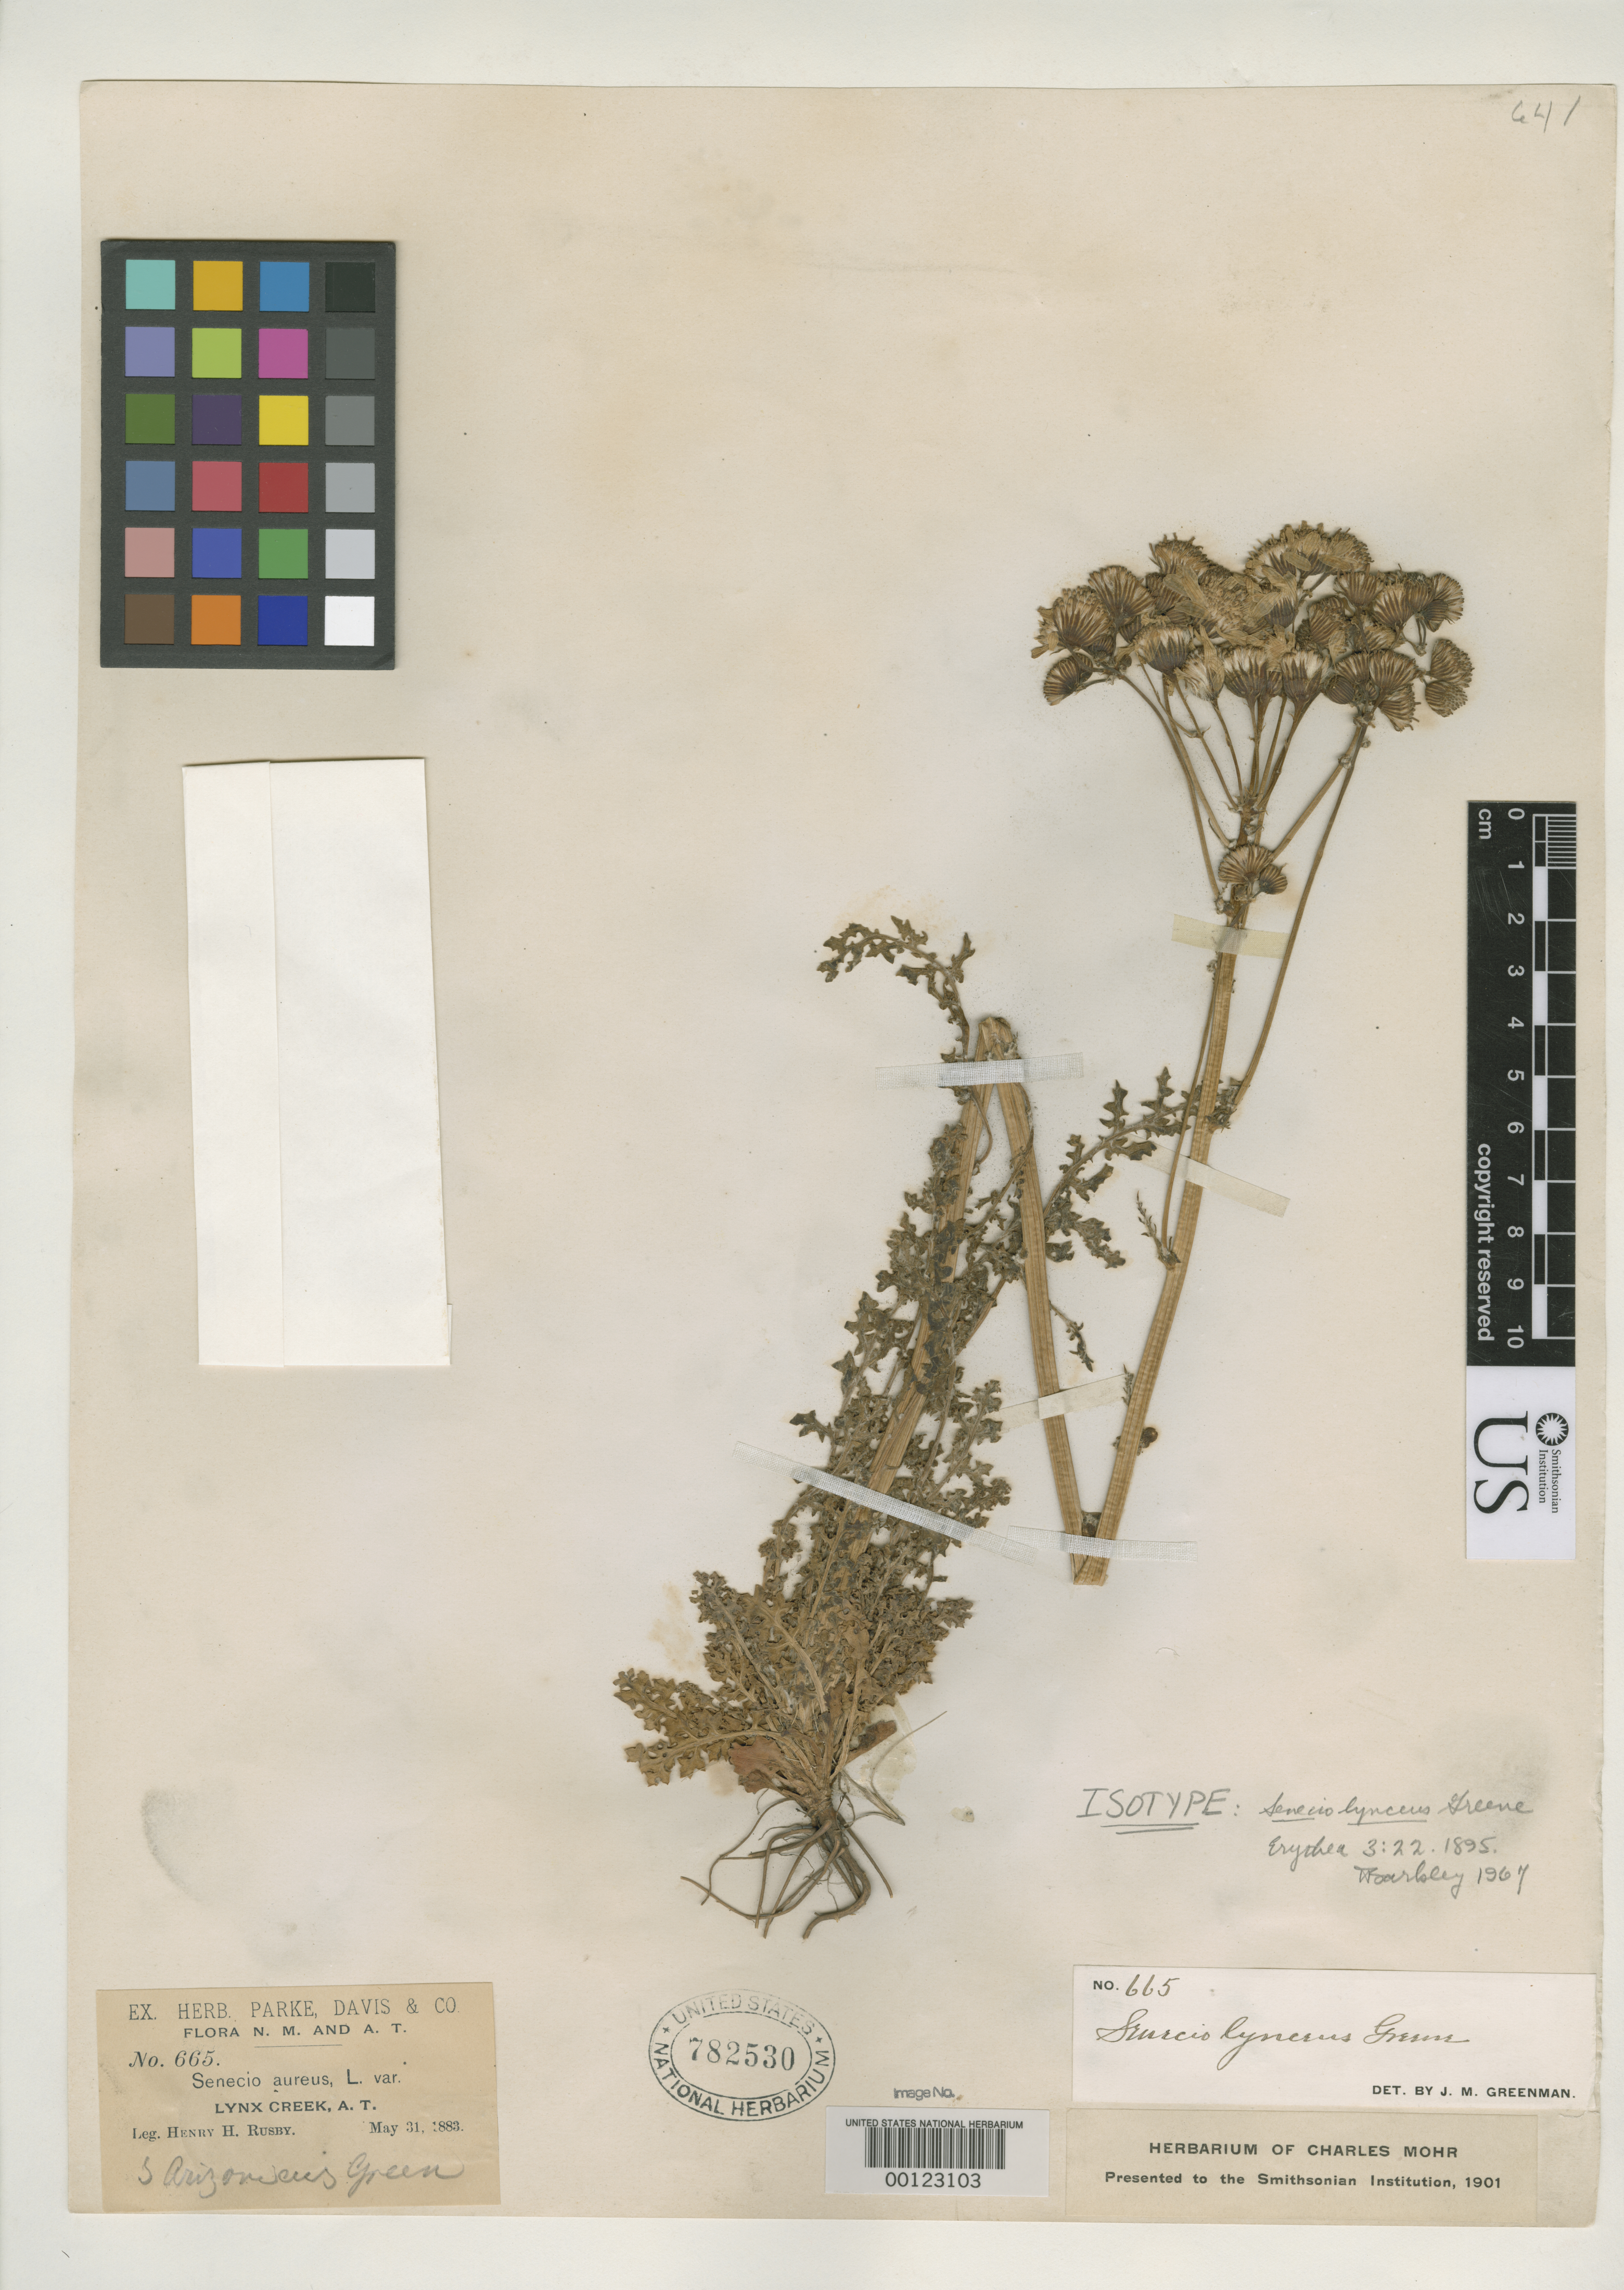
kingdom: Plantae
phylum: Tracheophyta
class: Magnoliopsida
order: Asterales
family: Asteraceae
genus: Senecio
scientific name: Senecio lynceus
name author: Greene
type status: Isotype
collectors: H. H. Rusby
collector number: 665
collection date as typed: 31 May 1883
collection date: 1883-05-31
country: United States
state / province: Arizona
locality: Lynx Creek.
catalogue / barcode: US 782530